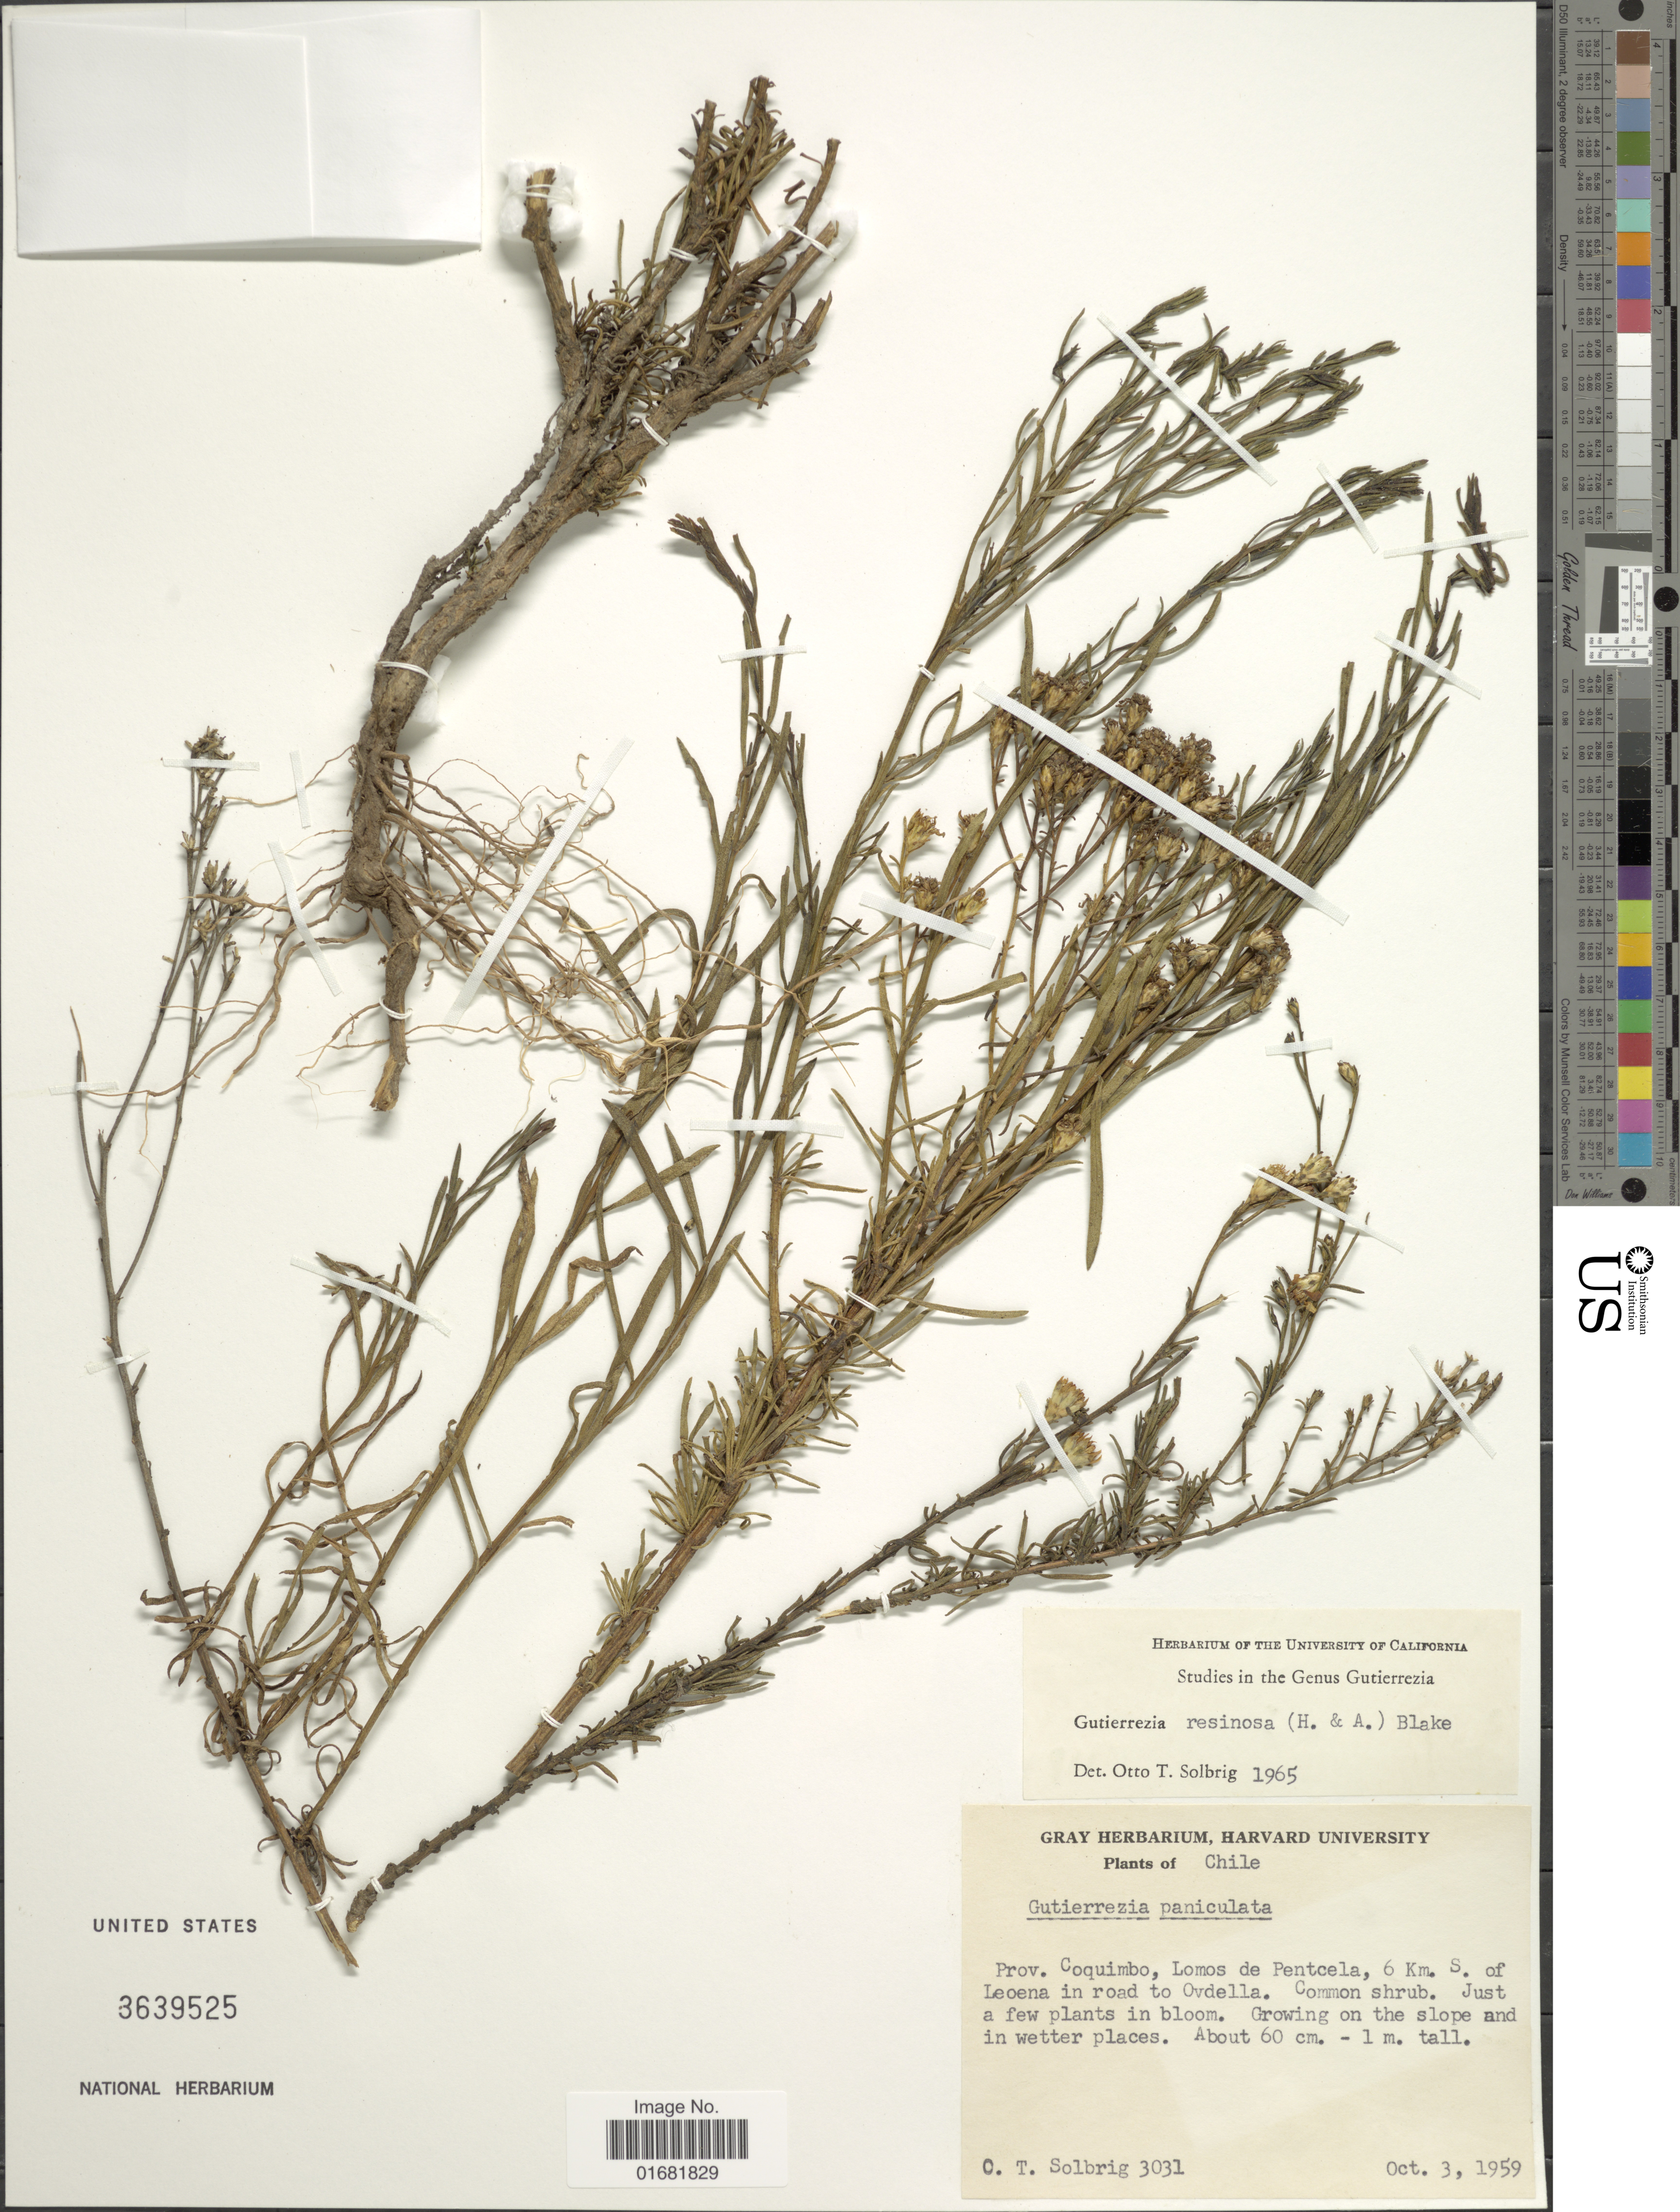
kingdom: Plantae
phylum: Tracheophyta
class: Magnoliopsida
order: Asterales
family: Asteraceae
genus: Gutierrezia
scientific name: Gutierrezia resinosa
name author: (Hook. & Arn.) S.F. Blake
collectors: O. T. Solbrig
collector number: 3031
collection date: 1959-10-03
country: Chile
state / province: Coquimbo (IV)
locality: Lomos de Pentcela, 6 Km. S. of Leoena in road to Ovdella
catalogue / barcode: US 3639525